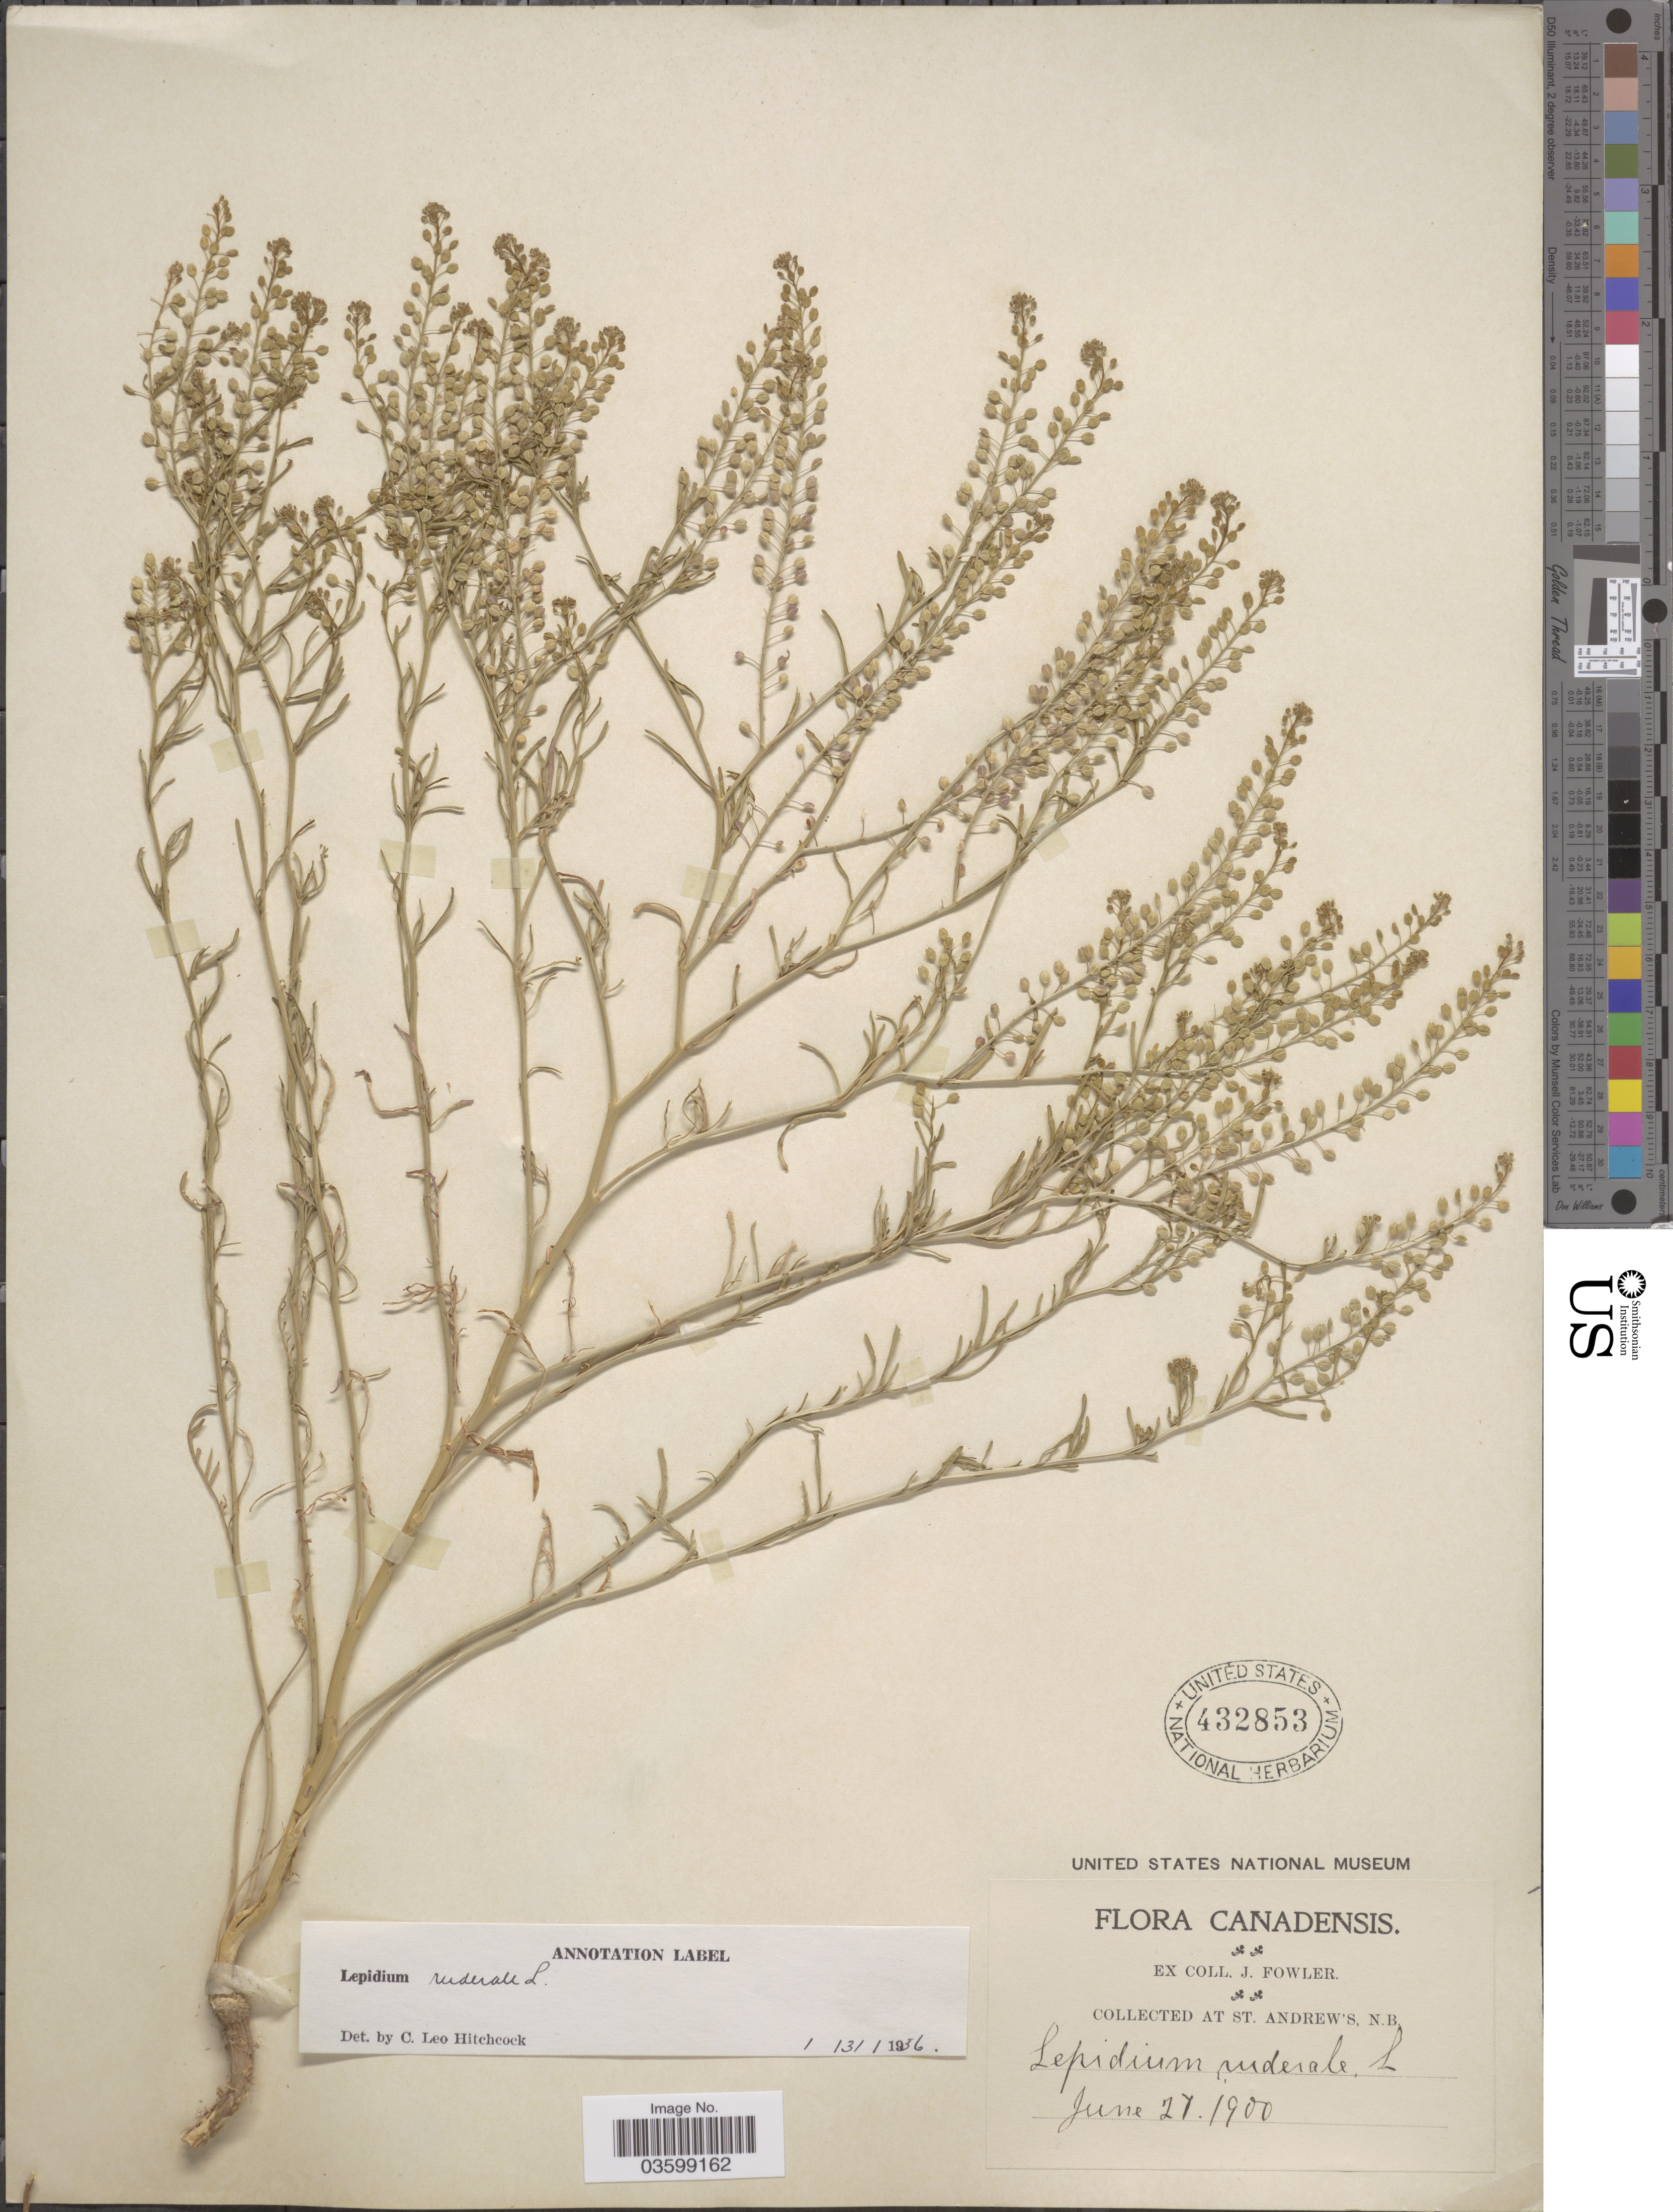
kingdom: Plantae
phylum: Tracheophyta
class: Magnoliopsida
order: Brassicales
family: Brassicaceae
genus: Lepidium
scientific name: Lepidium ruderale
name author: Burm. f.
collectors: J. Fowler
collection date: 1900-06-27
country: Canada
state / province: New Brunswick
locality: St. Andrews.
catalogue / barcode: US 432853